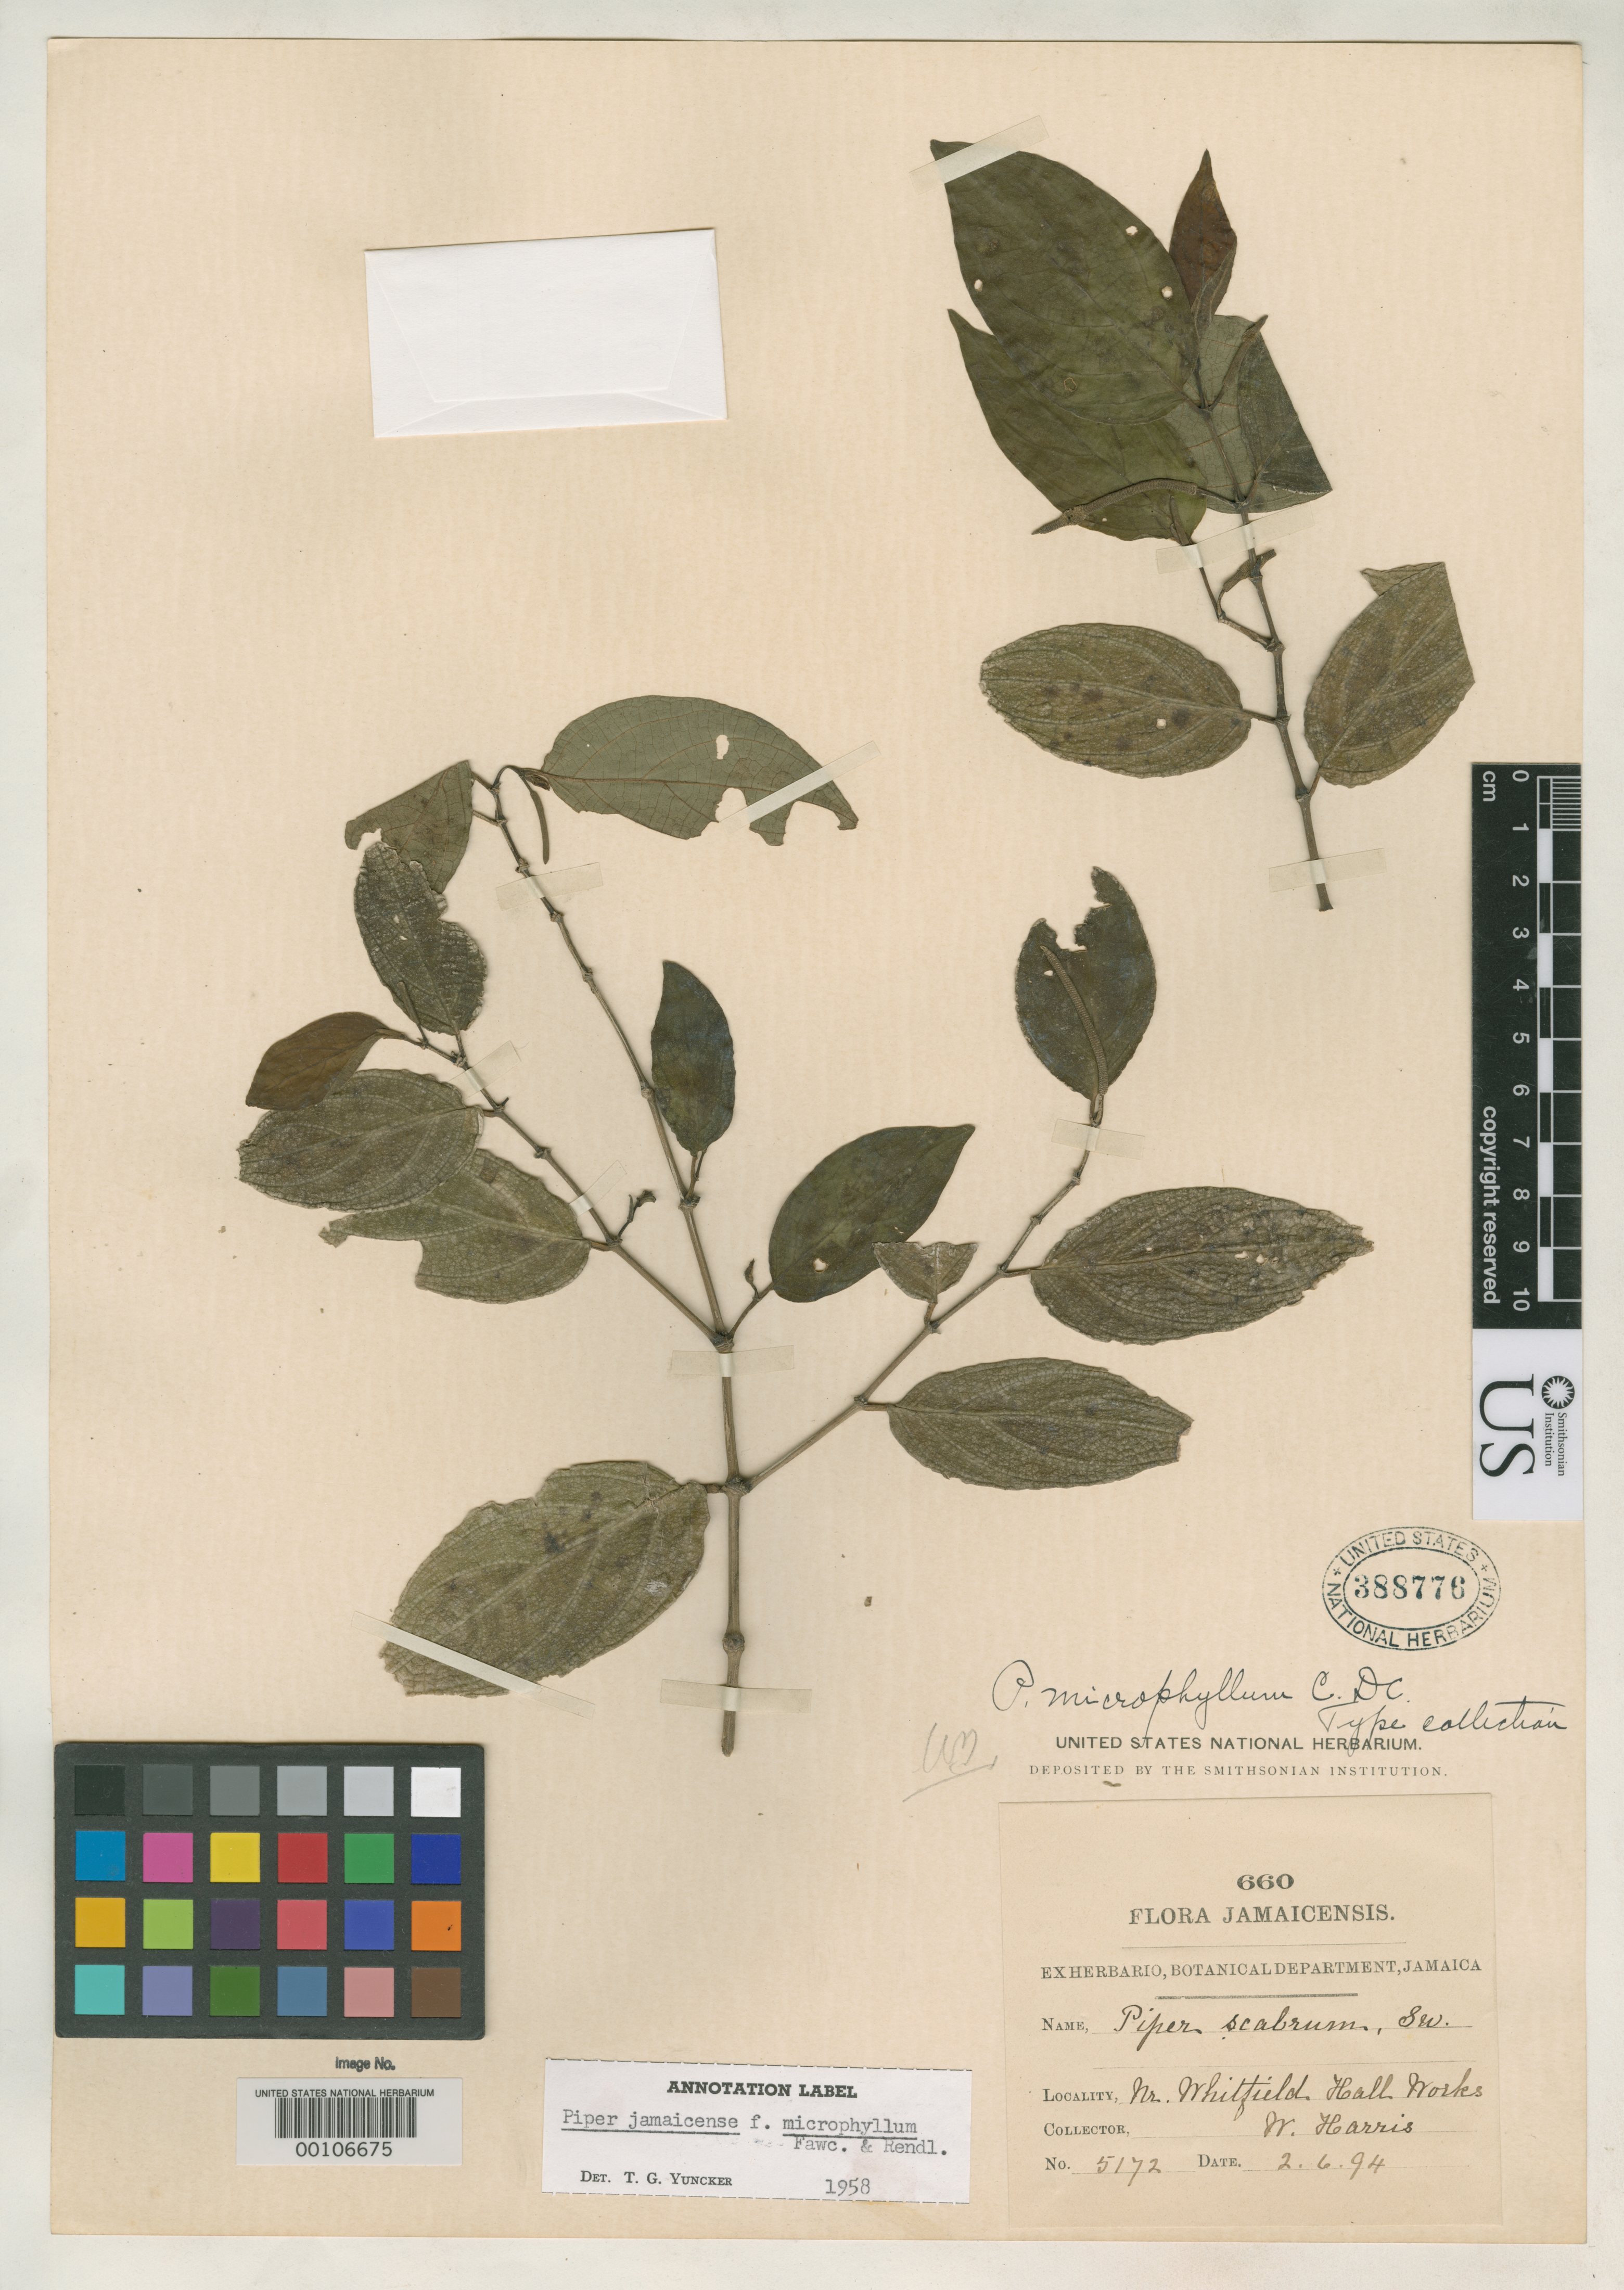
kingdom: Plantae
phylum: Tracheophyta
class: Magnoliopsida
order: Piperales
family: Piperaceae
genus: Piper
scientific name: Piper microphyllum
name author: C. DC. in Urb.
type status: Isotype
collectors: W. H. Harris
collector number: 5172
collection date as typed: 06 Feb 1894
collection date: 1894-02-06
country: Jamaica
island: Greater Antilles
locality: Blue Mts.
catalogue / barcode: US 388776